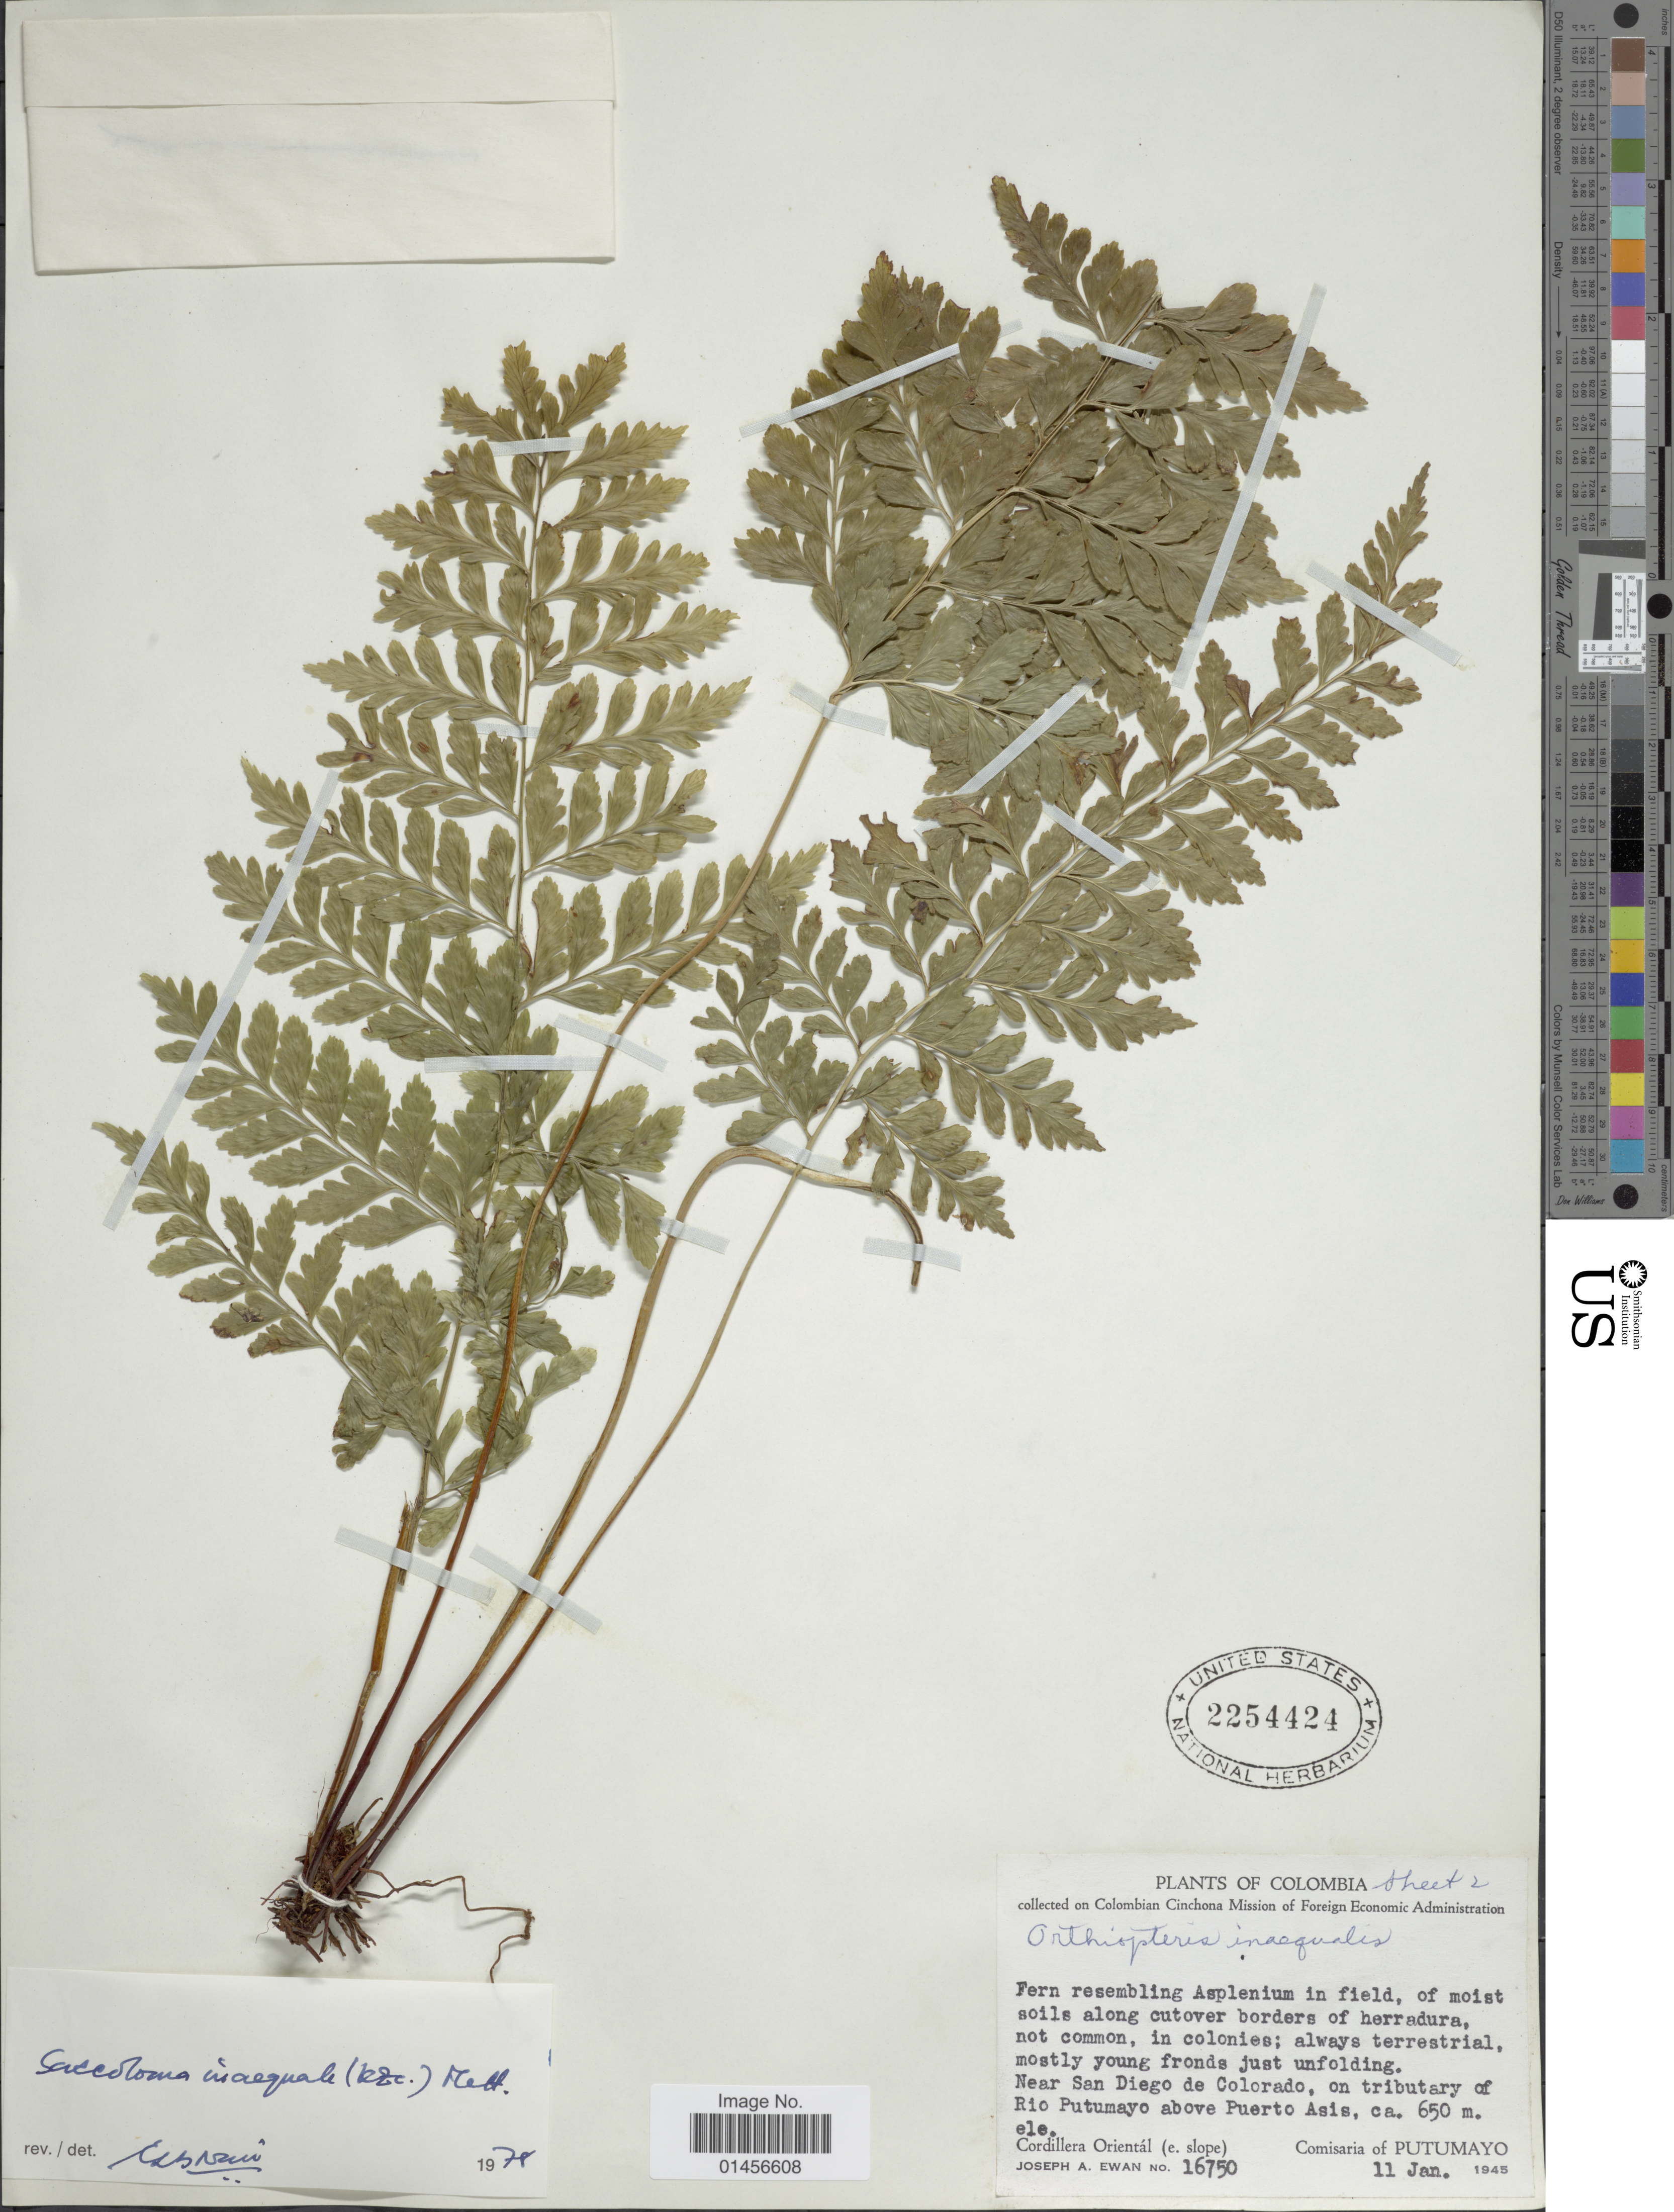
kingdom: Plantae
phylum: Tracheophyta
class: Polypodiopsida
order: Polypodiales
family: Saccolomataceae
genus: Saccoloma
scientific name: Saccoloma inaequale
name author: (Kunze) Mett.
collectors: J. A. Ewan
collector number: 16750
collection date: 1945-01-11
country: Colombia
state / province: Putumayo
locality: Near San Diego de Colorado, on tributary of Rio Putumayo above Puerto Asis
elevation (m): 650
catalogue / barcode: US 2254424